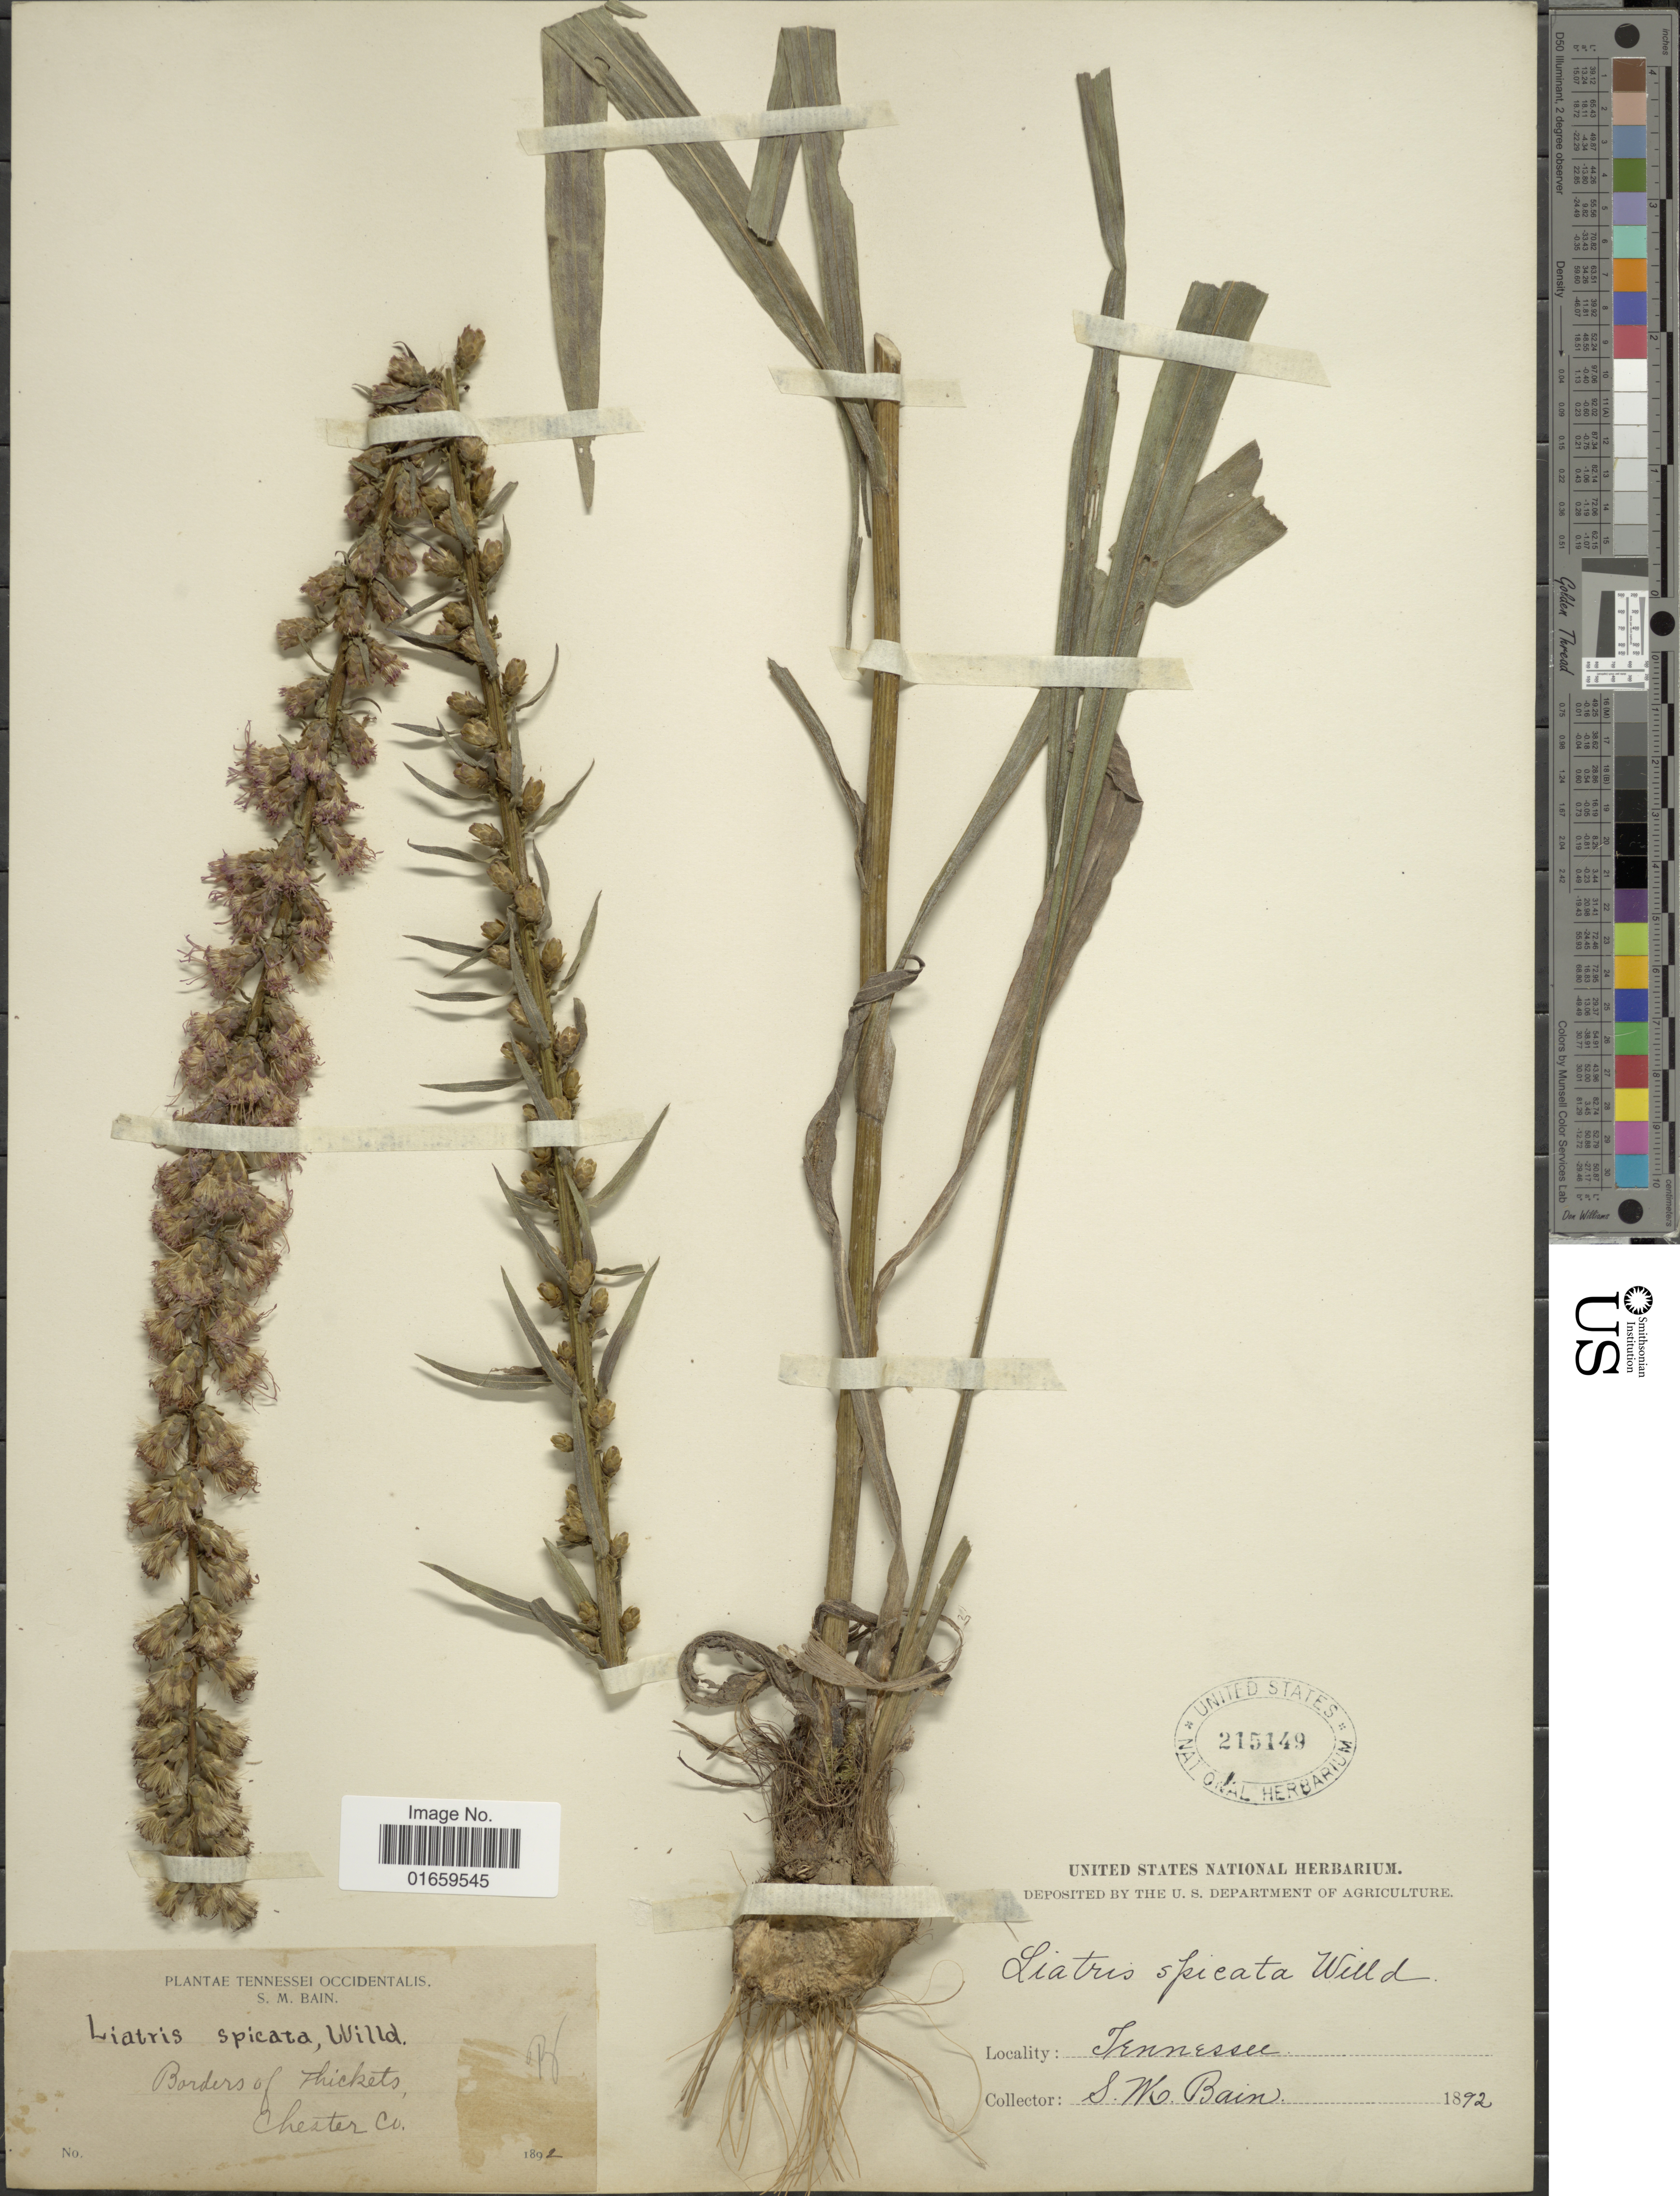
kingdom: Plantae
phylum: Tracheophyta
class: Magnoliopsida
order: Asterales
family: Asteraceae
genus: Liatris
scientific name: Liatris spicata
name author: (L.) Willd.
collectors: S. M. Bain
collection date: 1892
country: United States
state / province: Tennessee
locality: Borders of Thickets, Chester Co.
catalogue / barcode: US 215149